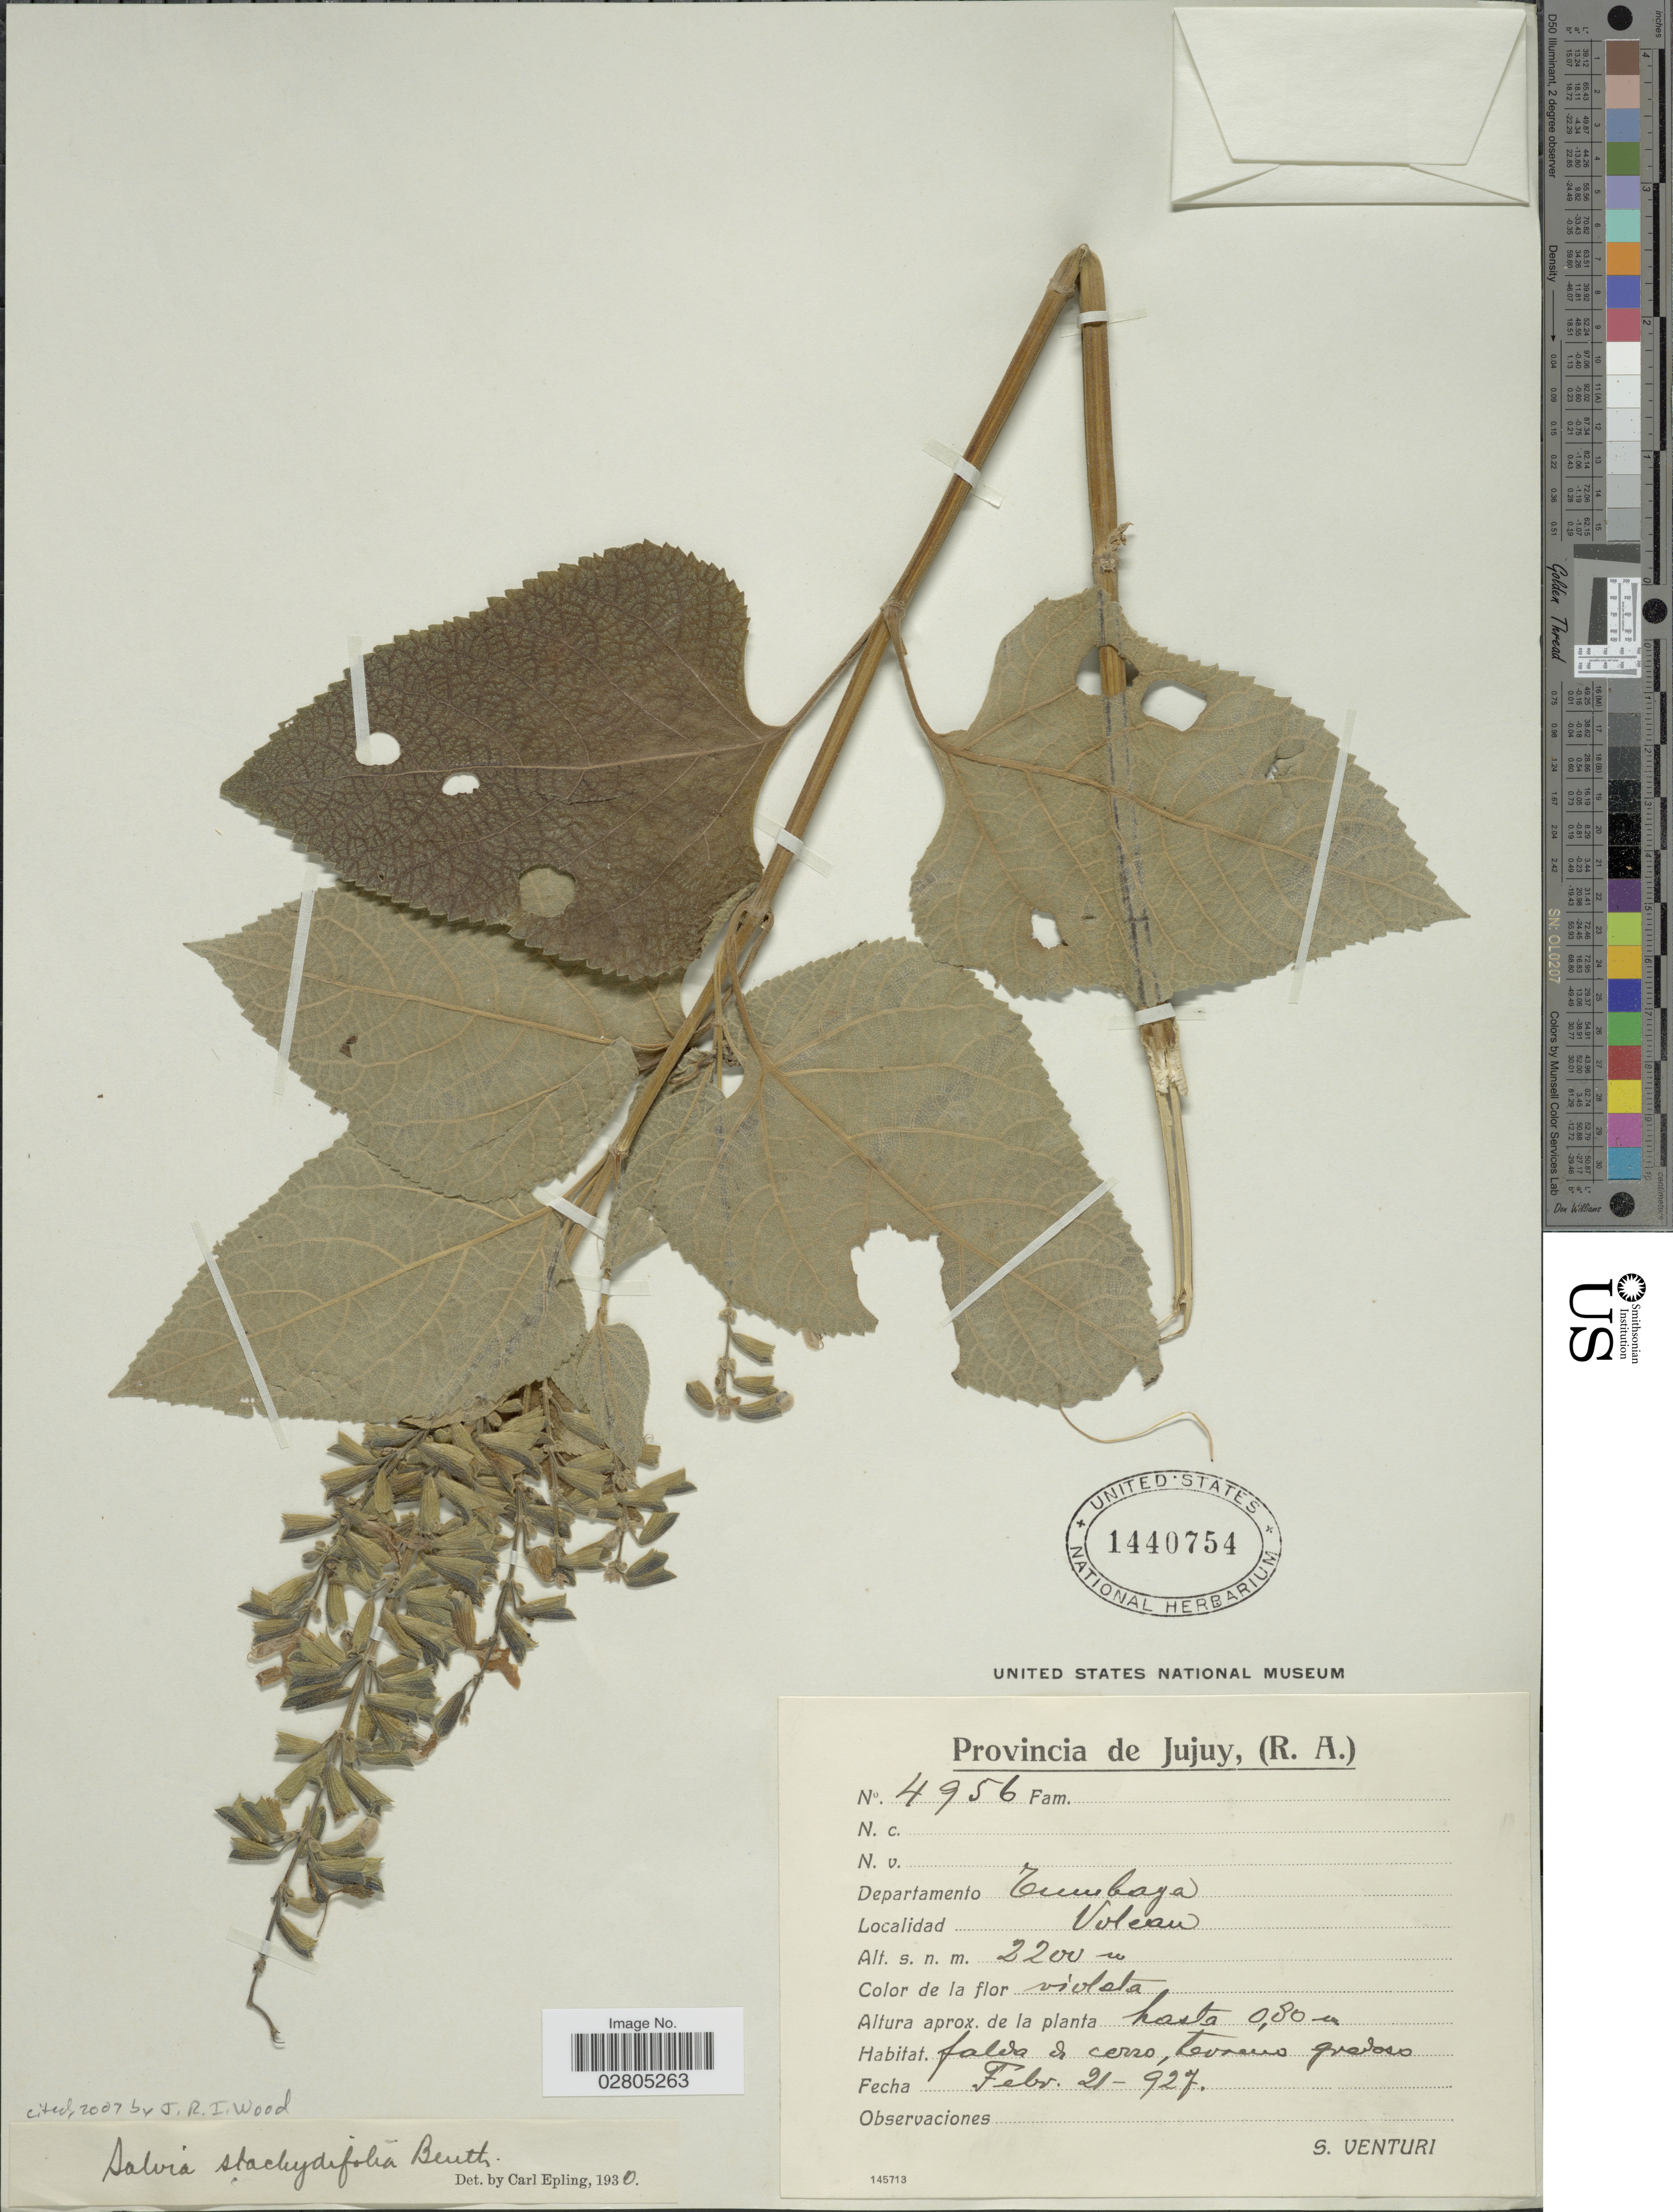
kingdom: Plantae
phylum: Tracheophyta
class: Magnoliopsida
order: Lamiales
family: Lamiaceae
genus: Salvia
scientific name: Salvia stachydifolia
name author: Benth.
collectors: S. Venturi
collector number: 4956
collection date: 1927-02-21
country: Argentina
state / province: Jujuy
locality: Provincia de Jujuy, R.A., Departamento Tumbaya, Volcan.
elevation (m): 2200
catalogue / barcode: US 1440754